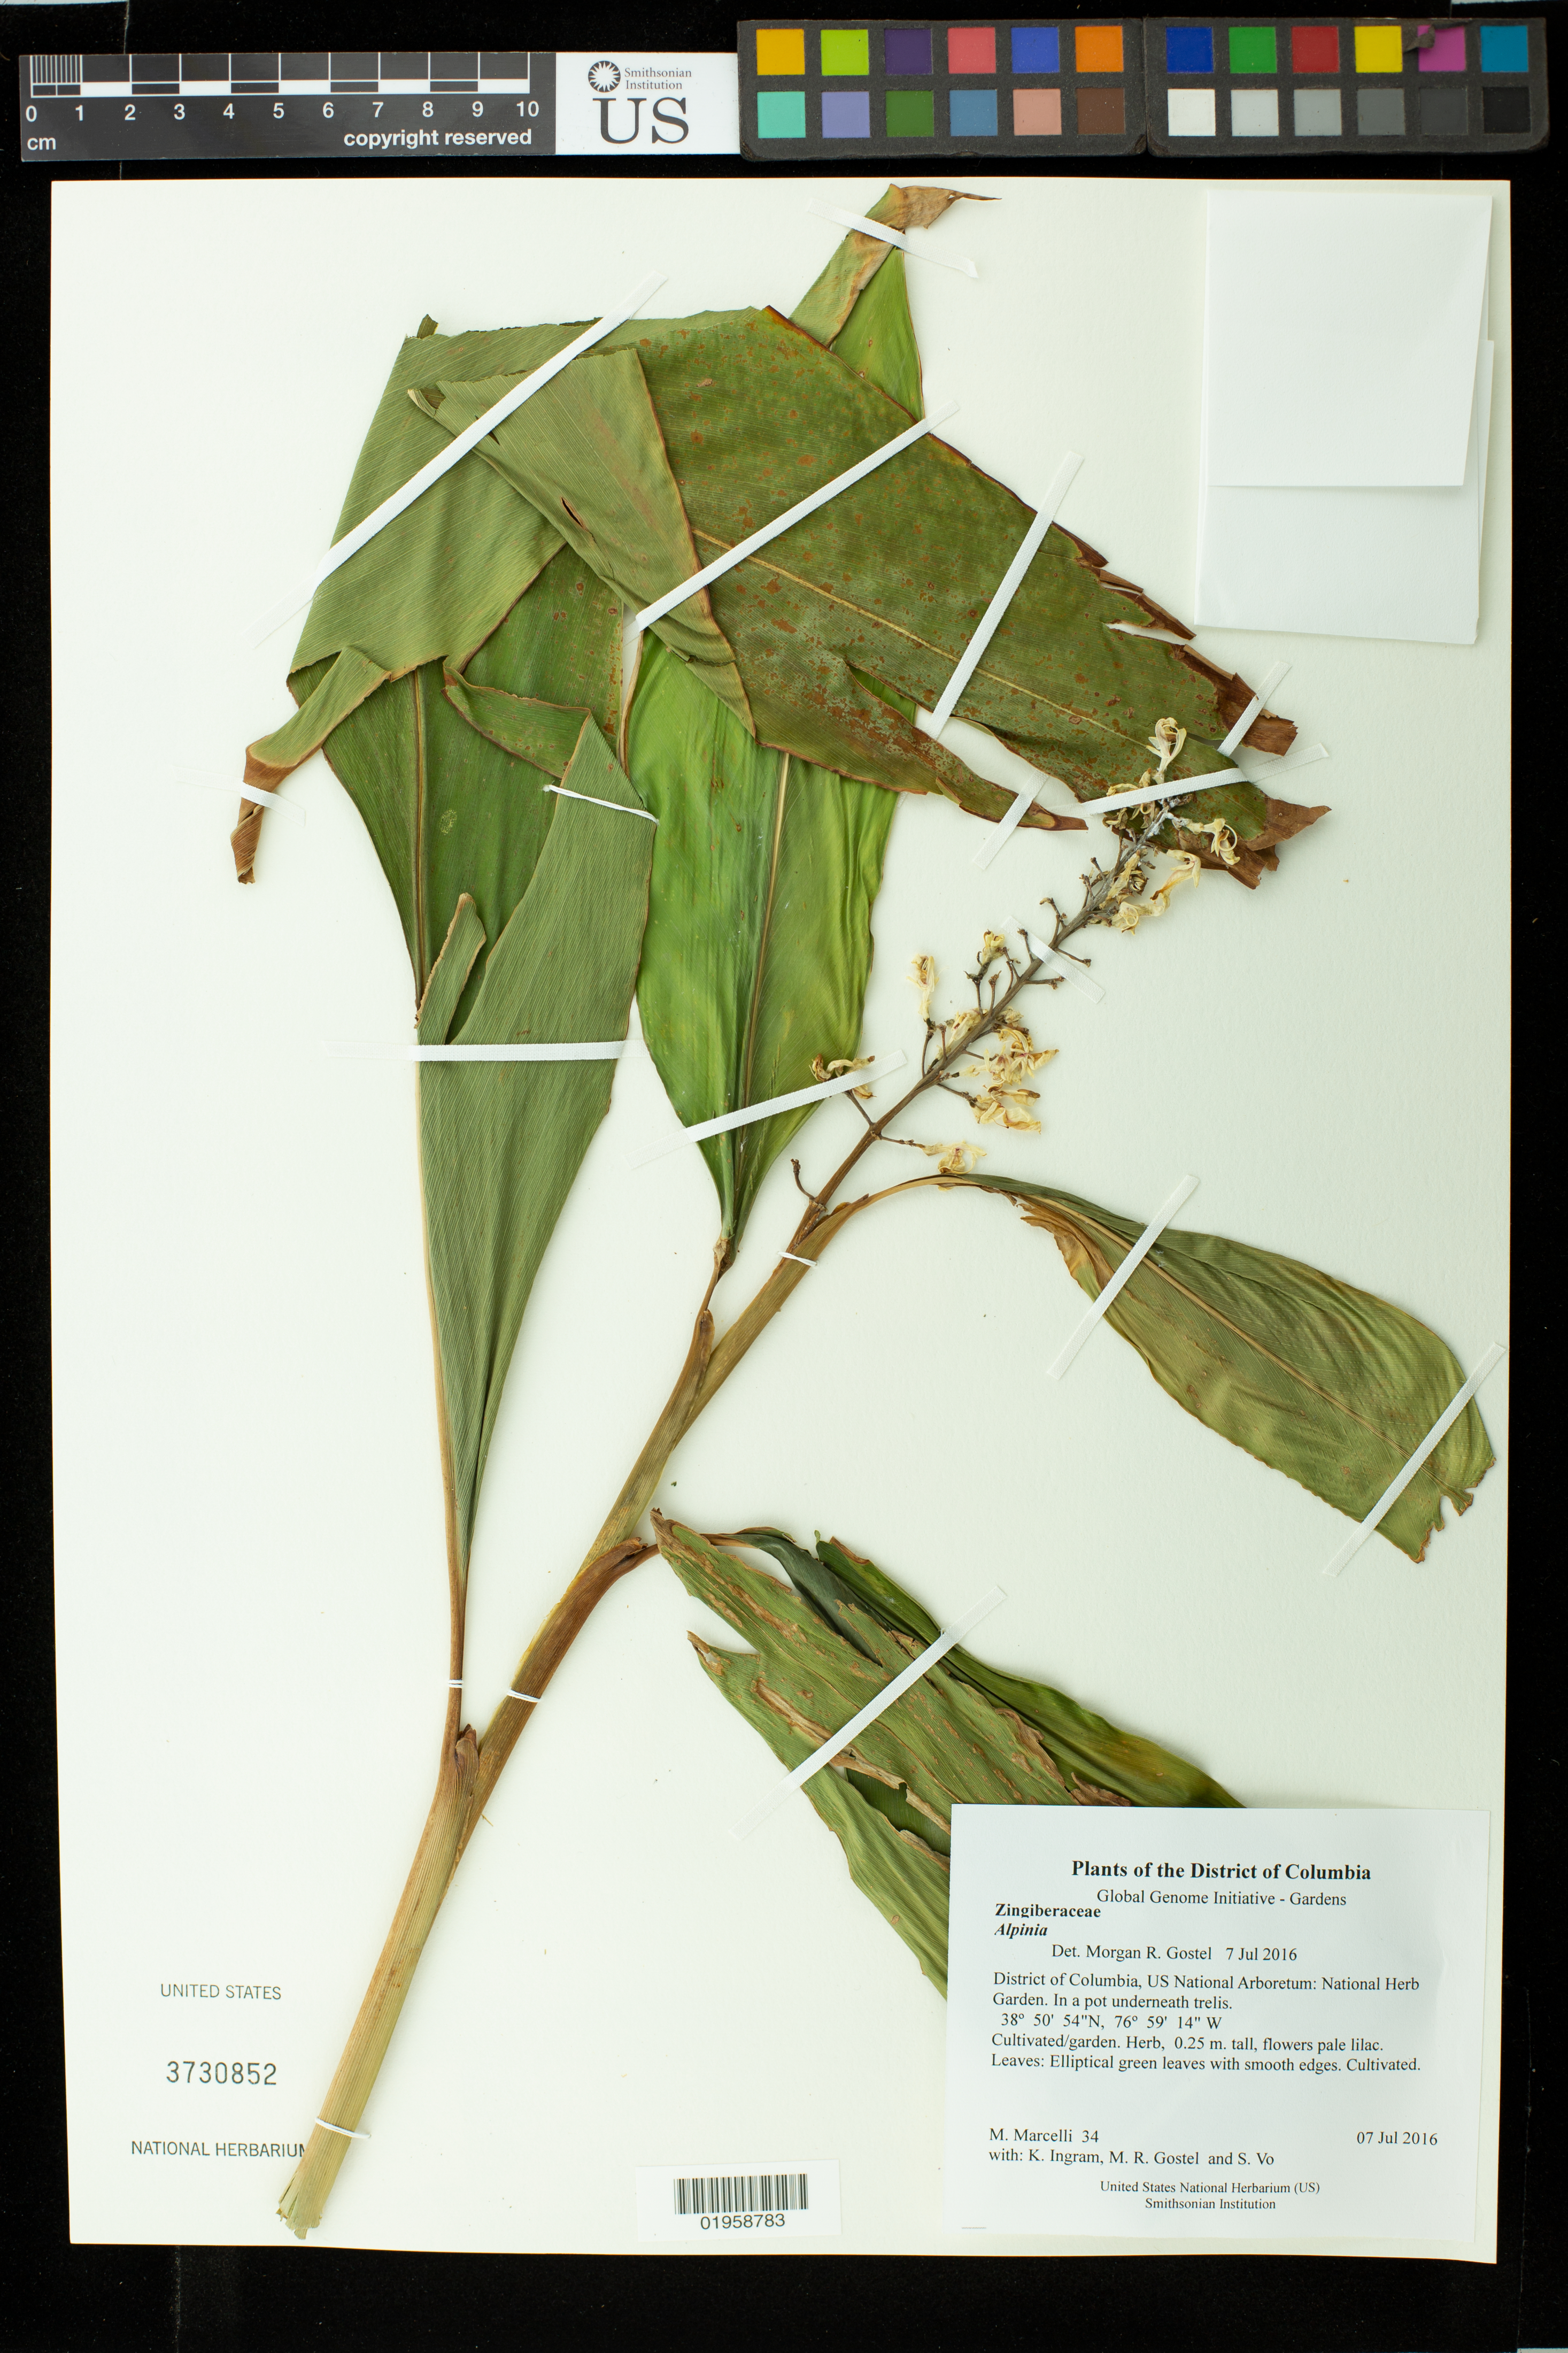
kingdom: Plantae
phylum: Tracheophyta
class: Liliopsida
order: Zingiberales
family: Zingiberaceae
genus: Alpinia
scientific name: Alpinia sp.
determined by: Gostel, Morgan R., (BRIT), Botanical Research Institute of Texas (UNITED STATES)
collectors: M. Marcelli, K. S. Ingram, M. R. Gostel & S. Vo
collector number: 34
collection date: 2016-07-07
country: United States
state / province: District of Columbia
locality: US National Arboretum: National Herb Garden. In a pot underneath trelis.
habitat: Cultivated/garden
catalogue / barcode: US 3730852